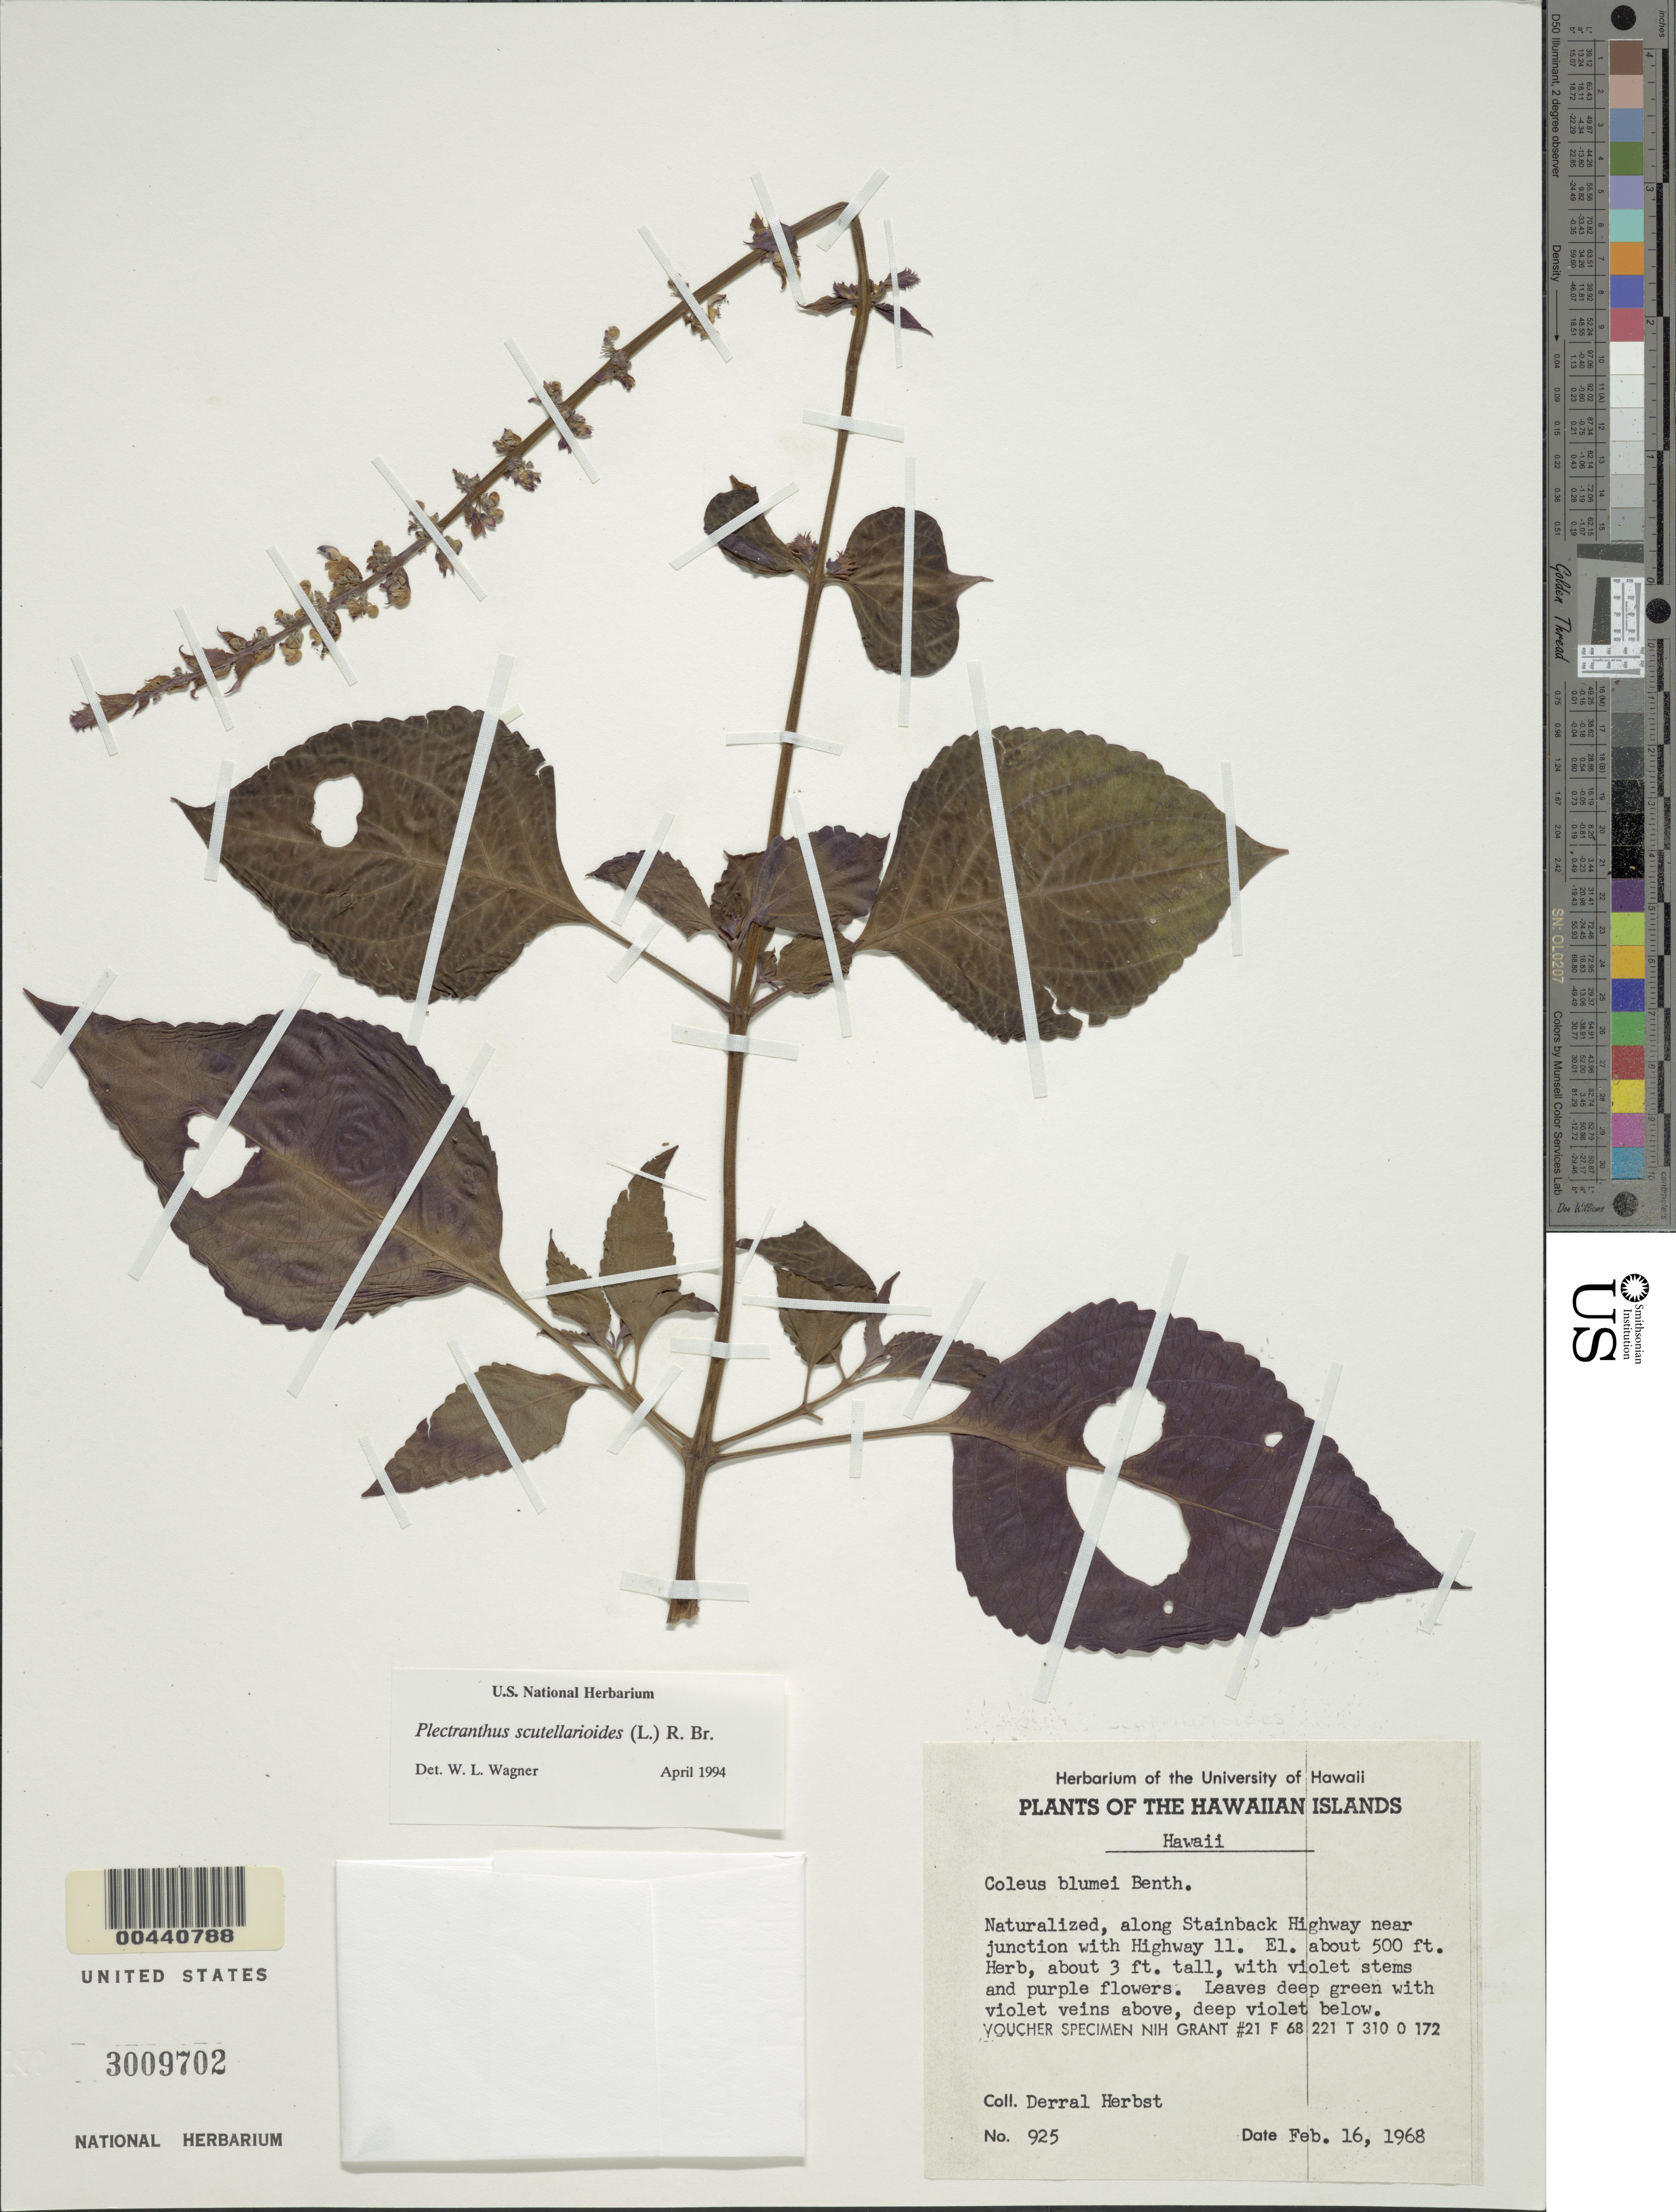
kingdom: Plantae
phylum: Tracheophyta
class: Magnoliopsida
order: Lamiales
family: Lamiaceae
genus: Coleus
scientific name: Coleus scutellarioides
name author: (L.) Benth.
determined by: Wagner, W. L., (BOT), Smithsonian Institution - National Museum of Natural History (UNITED STATES)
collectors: D. R. Herbst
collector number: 925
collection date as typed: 16 Feb 1968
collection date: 1968-02-16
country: United States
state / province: Hawaii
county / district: Hawaii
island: Hawaii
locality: Along Stainback Highway near junction with Highway 11.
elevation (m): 152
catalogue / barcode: US 3009702